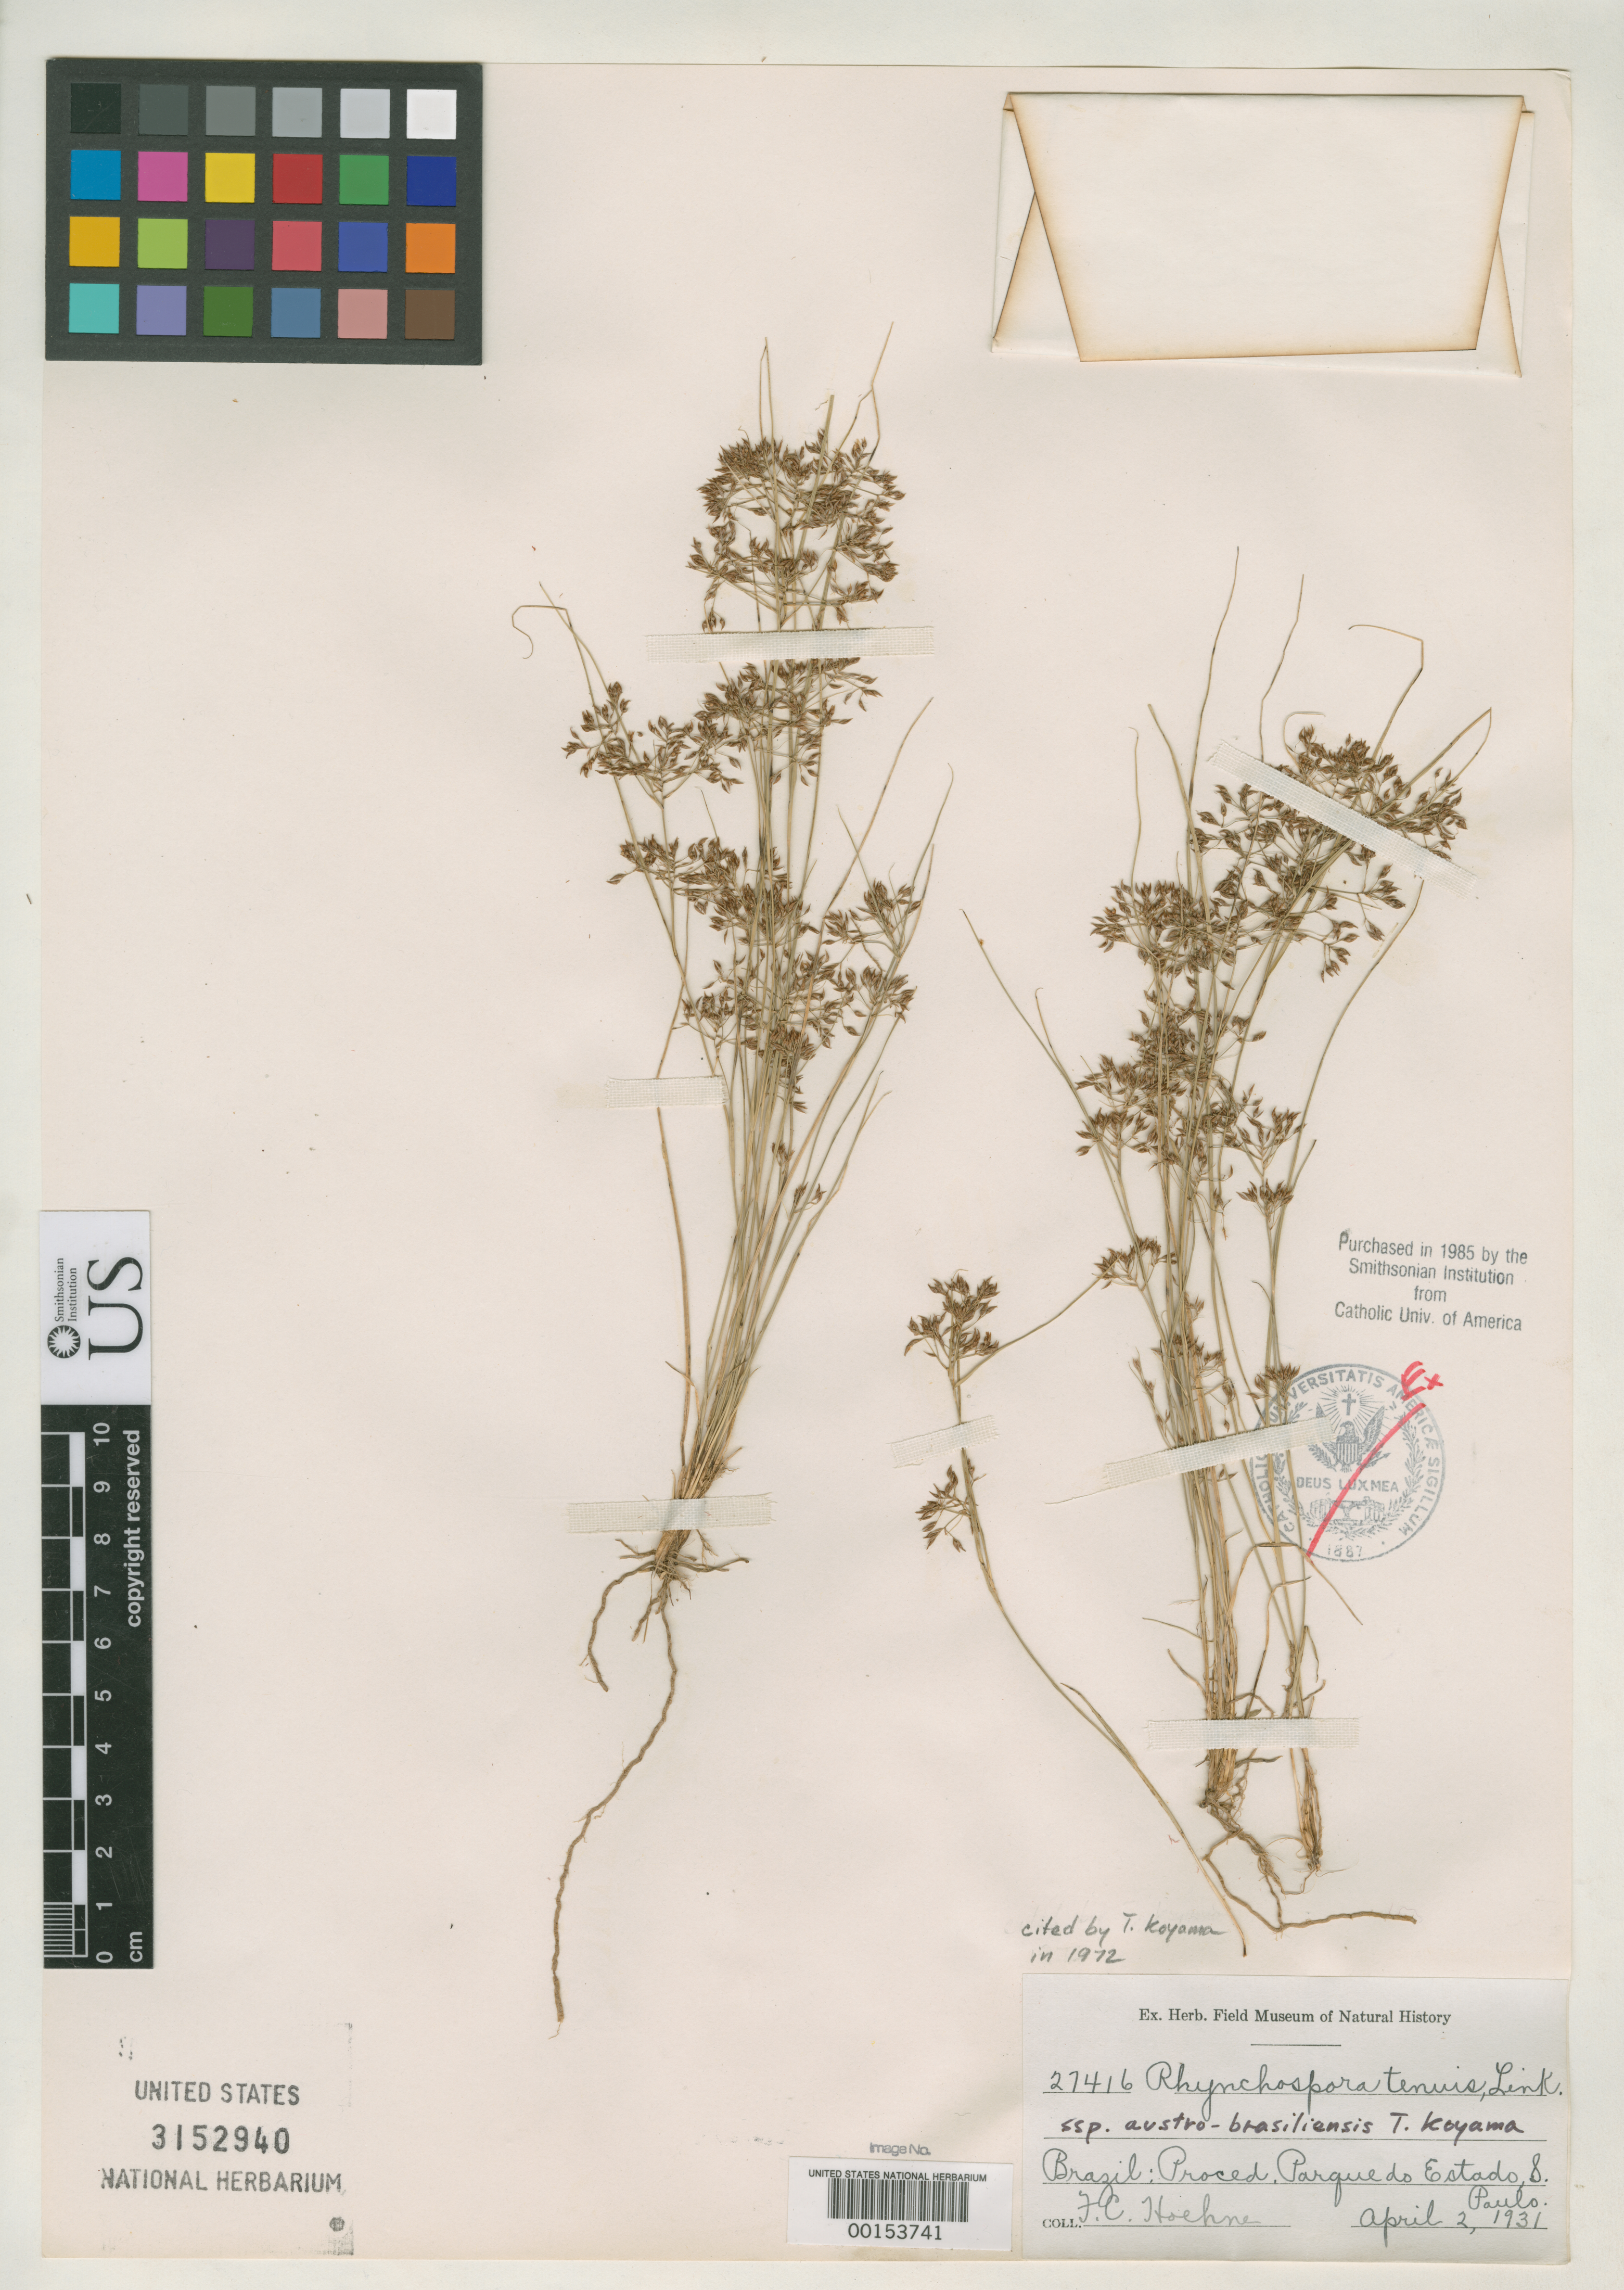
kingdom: Plantae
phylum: Tracheophyta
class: Liliopsida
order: Poales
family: Cyperaceae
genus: Rhynchospora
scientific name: Rhynchospora tenuis subsp. austro-brasiliensis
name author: T. Koyama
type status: Isotype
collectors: W. Hoehne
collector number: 27416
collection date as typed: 02 Apr 1931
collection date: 1931-04-02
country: Brazil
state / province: São Paulo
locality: Parque do Estado, Sao Paulo.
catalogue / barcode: US 3152940